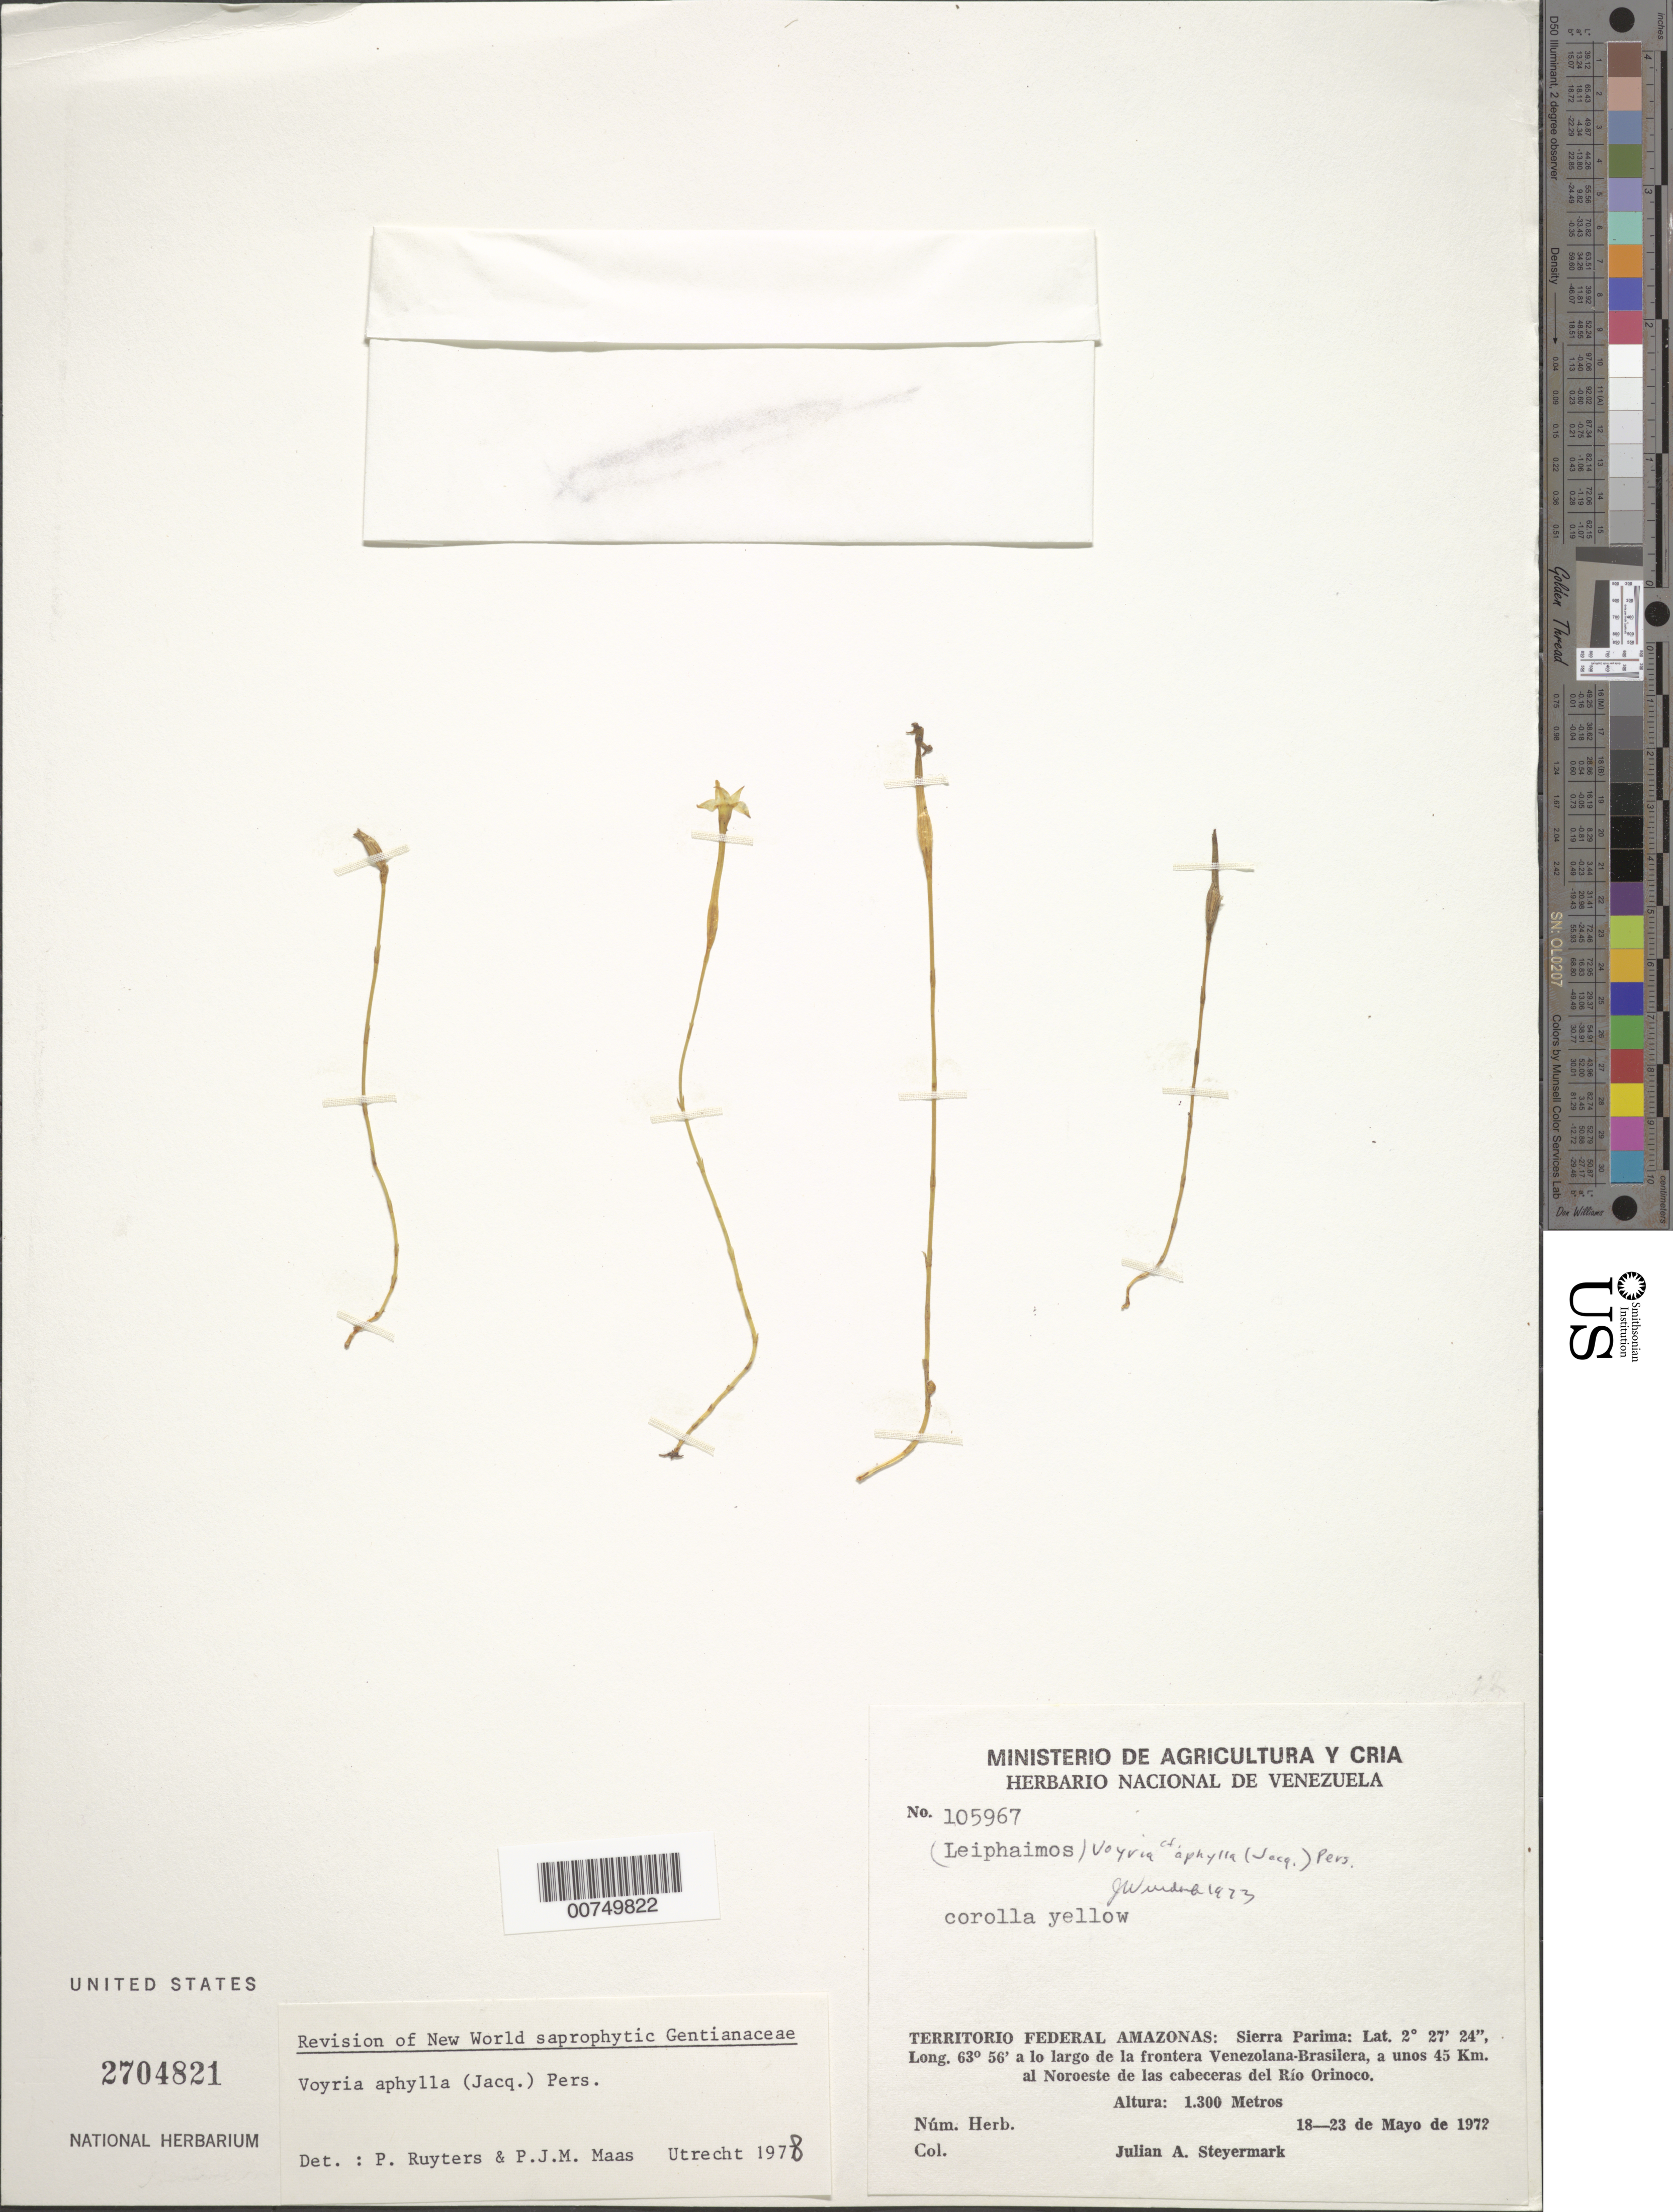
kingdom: Plantae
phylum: Tracheophyta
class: Magnoliopsida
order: Gentianales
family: Gentianaceae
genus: Voyria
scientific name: Voyria aphylla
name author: (Jacq.) Pers.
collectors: J. Steyermark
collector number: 105967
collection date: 1972-05-18/1972-05-23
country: Venezuela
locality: Territorio Federal Amazonas: Sierra Parima: a lo largo de la frontera Venezolana-Brasilera, a unos 45 Km. al Noroeste de las cabeceras del Río Orinoco.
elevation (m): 1300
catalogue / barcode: US 2704821